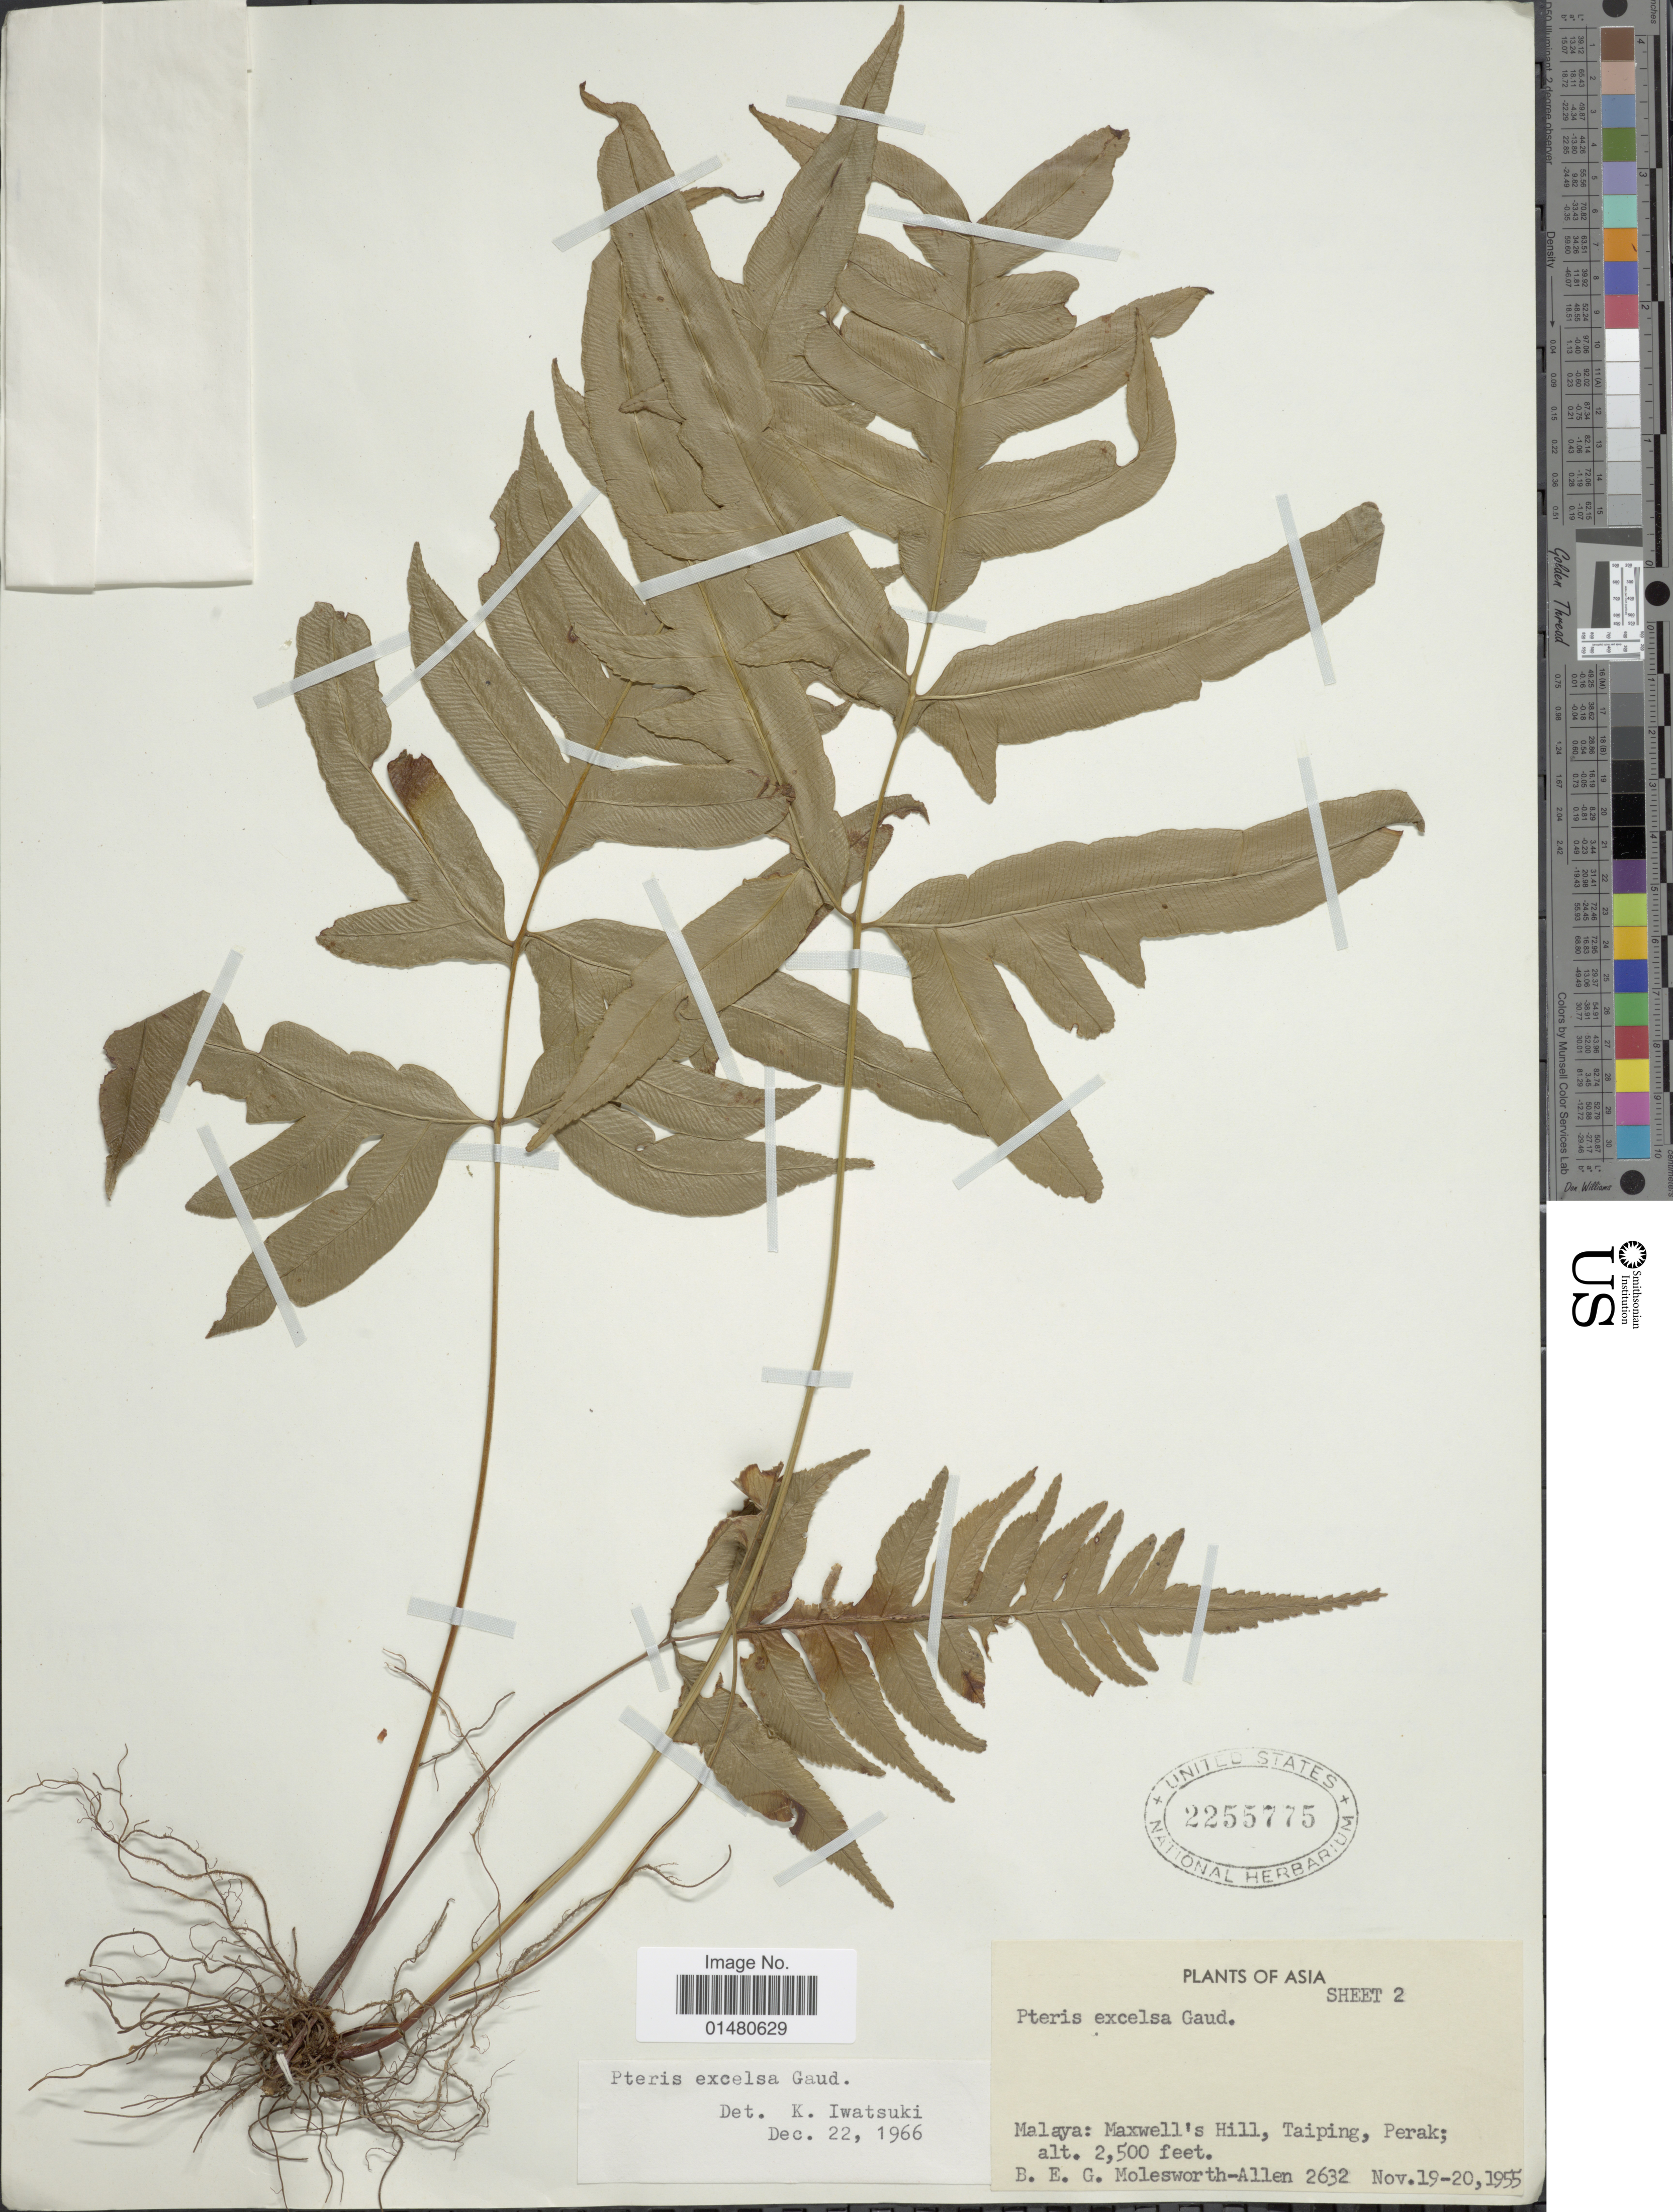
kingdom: Plantae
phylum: Tracheophyta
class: Polypodiopsida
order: Polypodiales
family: Pteridaceae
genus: Pteris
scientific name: Pteris excelsa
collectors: B. E. G. Molesworth-Allen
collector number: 2632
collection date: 1955-11-19/1955-11-20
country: Malaysia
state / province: Perak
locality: Asia, Malaya: Maxwell's Hill, Taiping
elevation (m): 762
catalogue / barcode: US 2255775